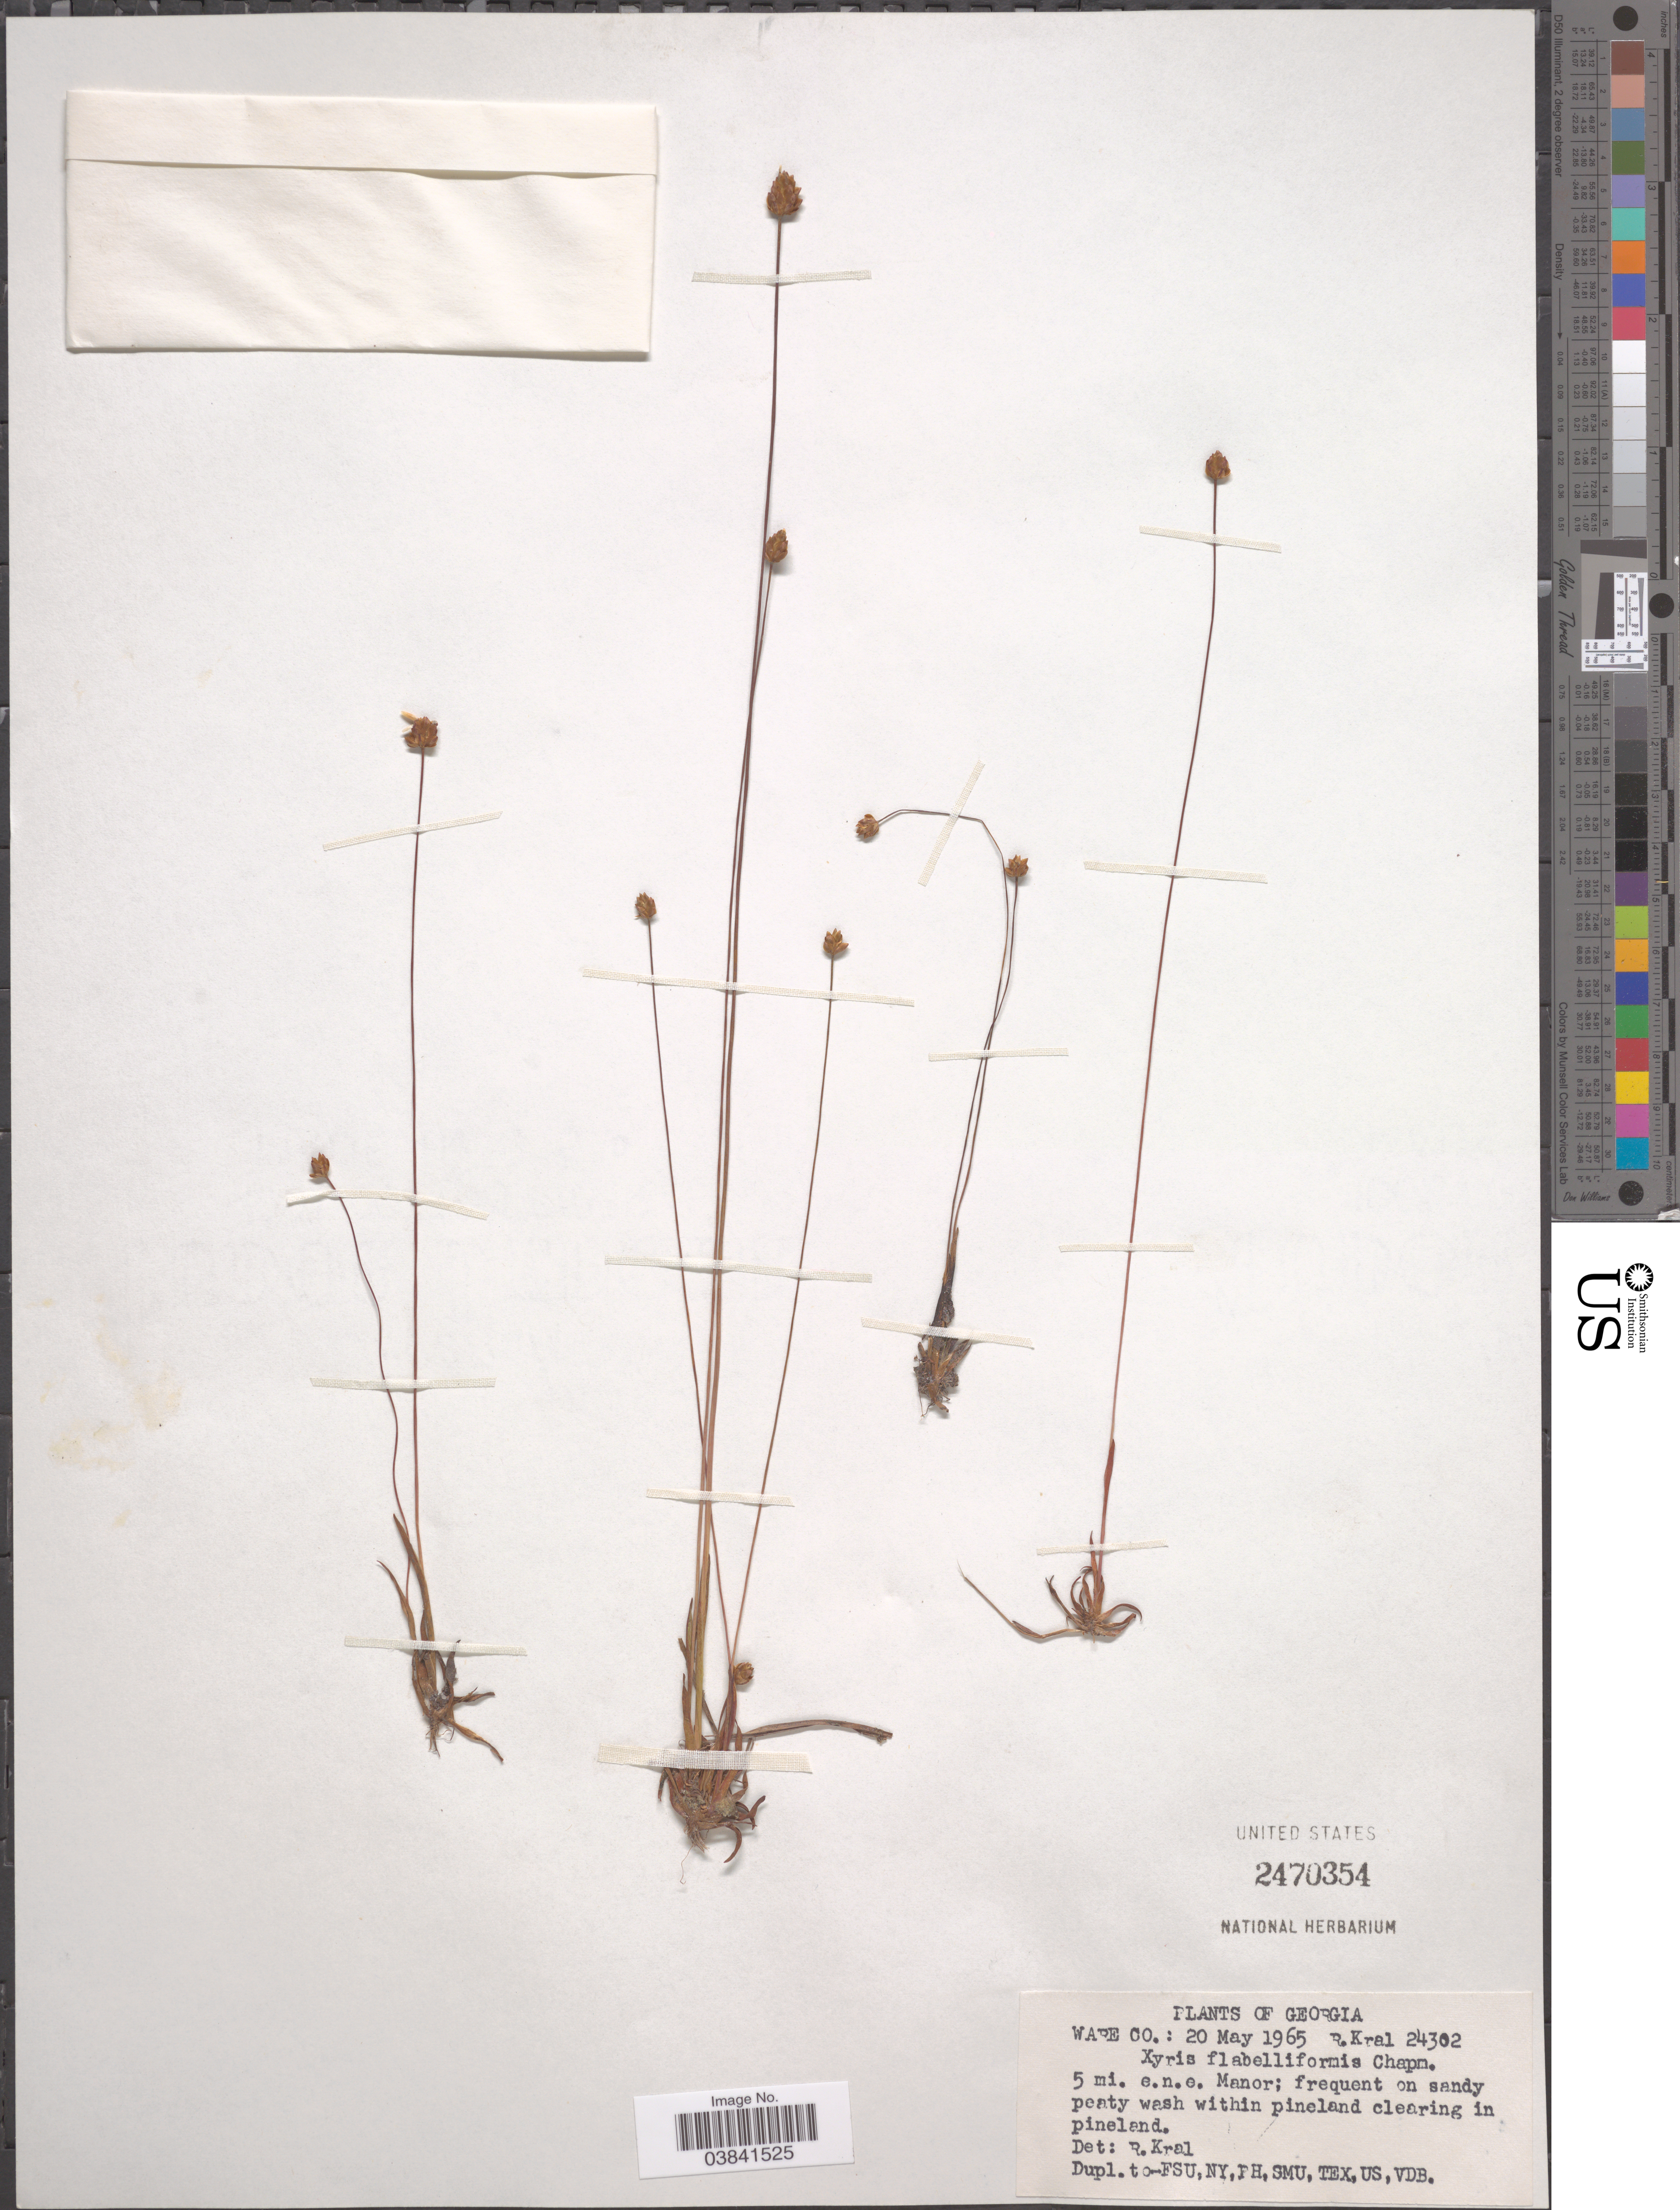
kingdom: Plantae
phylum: Tracheophyta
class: Liliopsida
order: Poales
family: Xyridaceae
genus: Xyris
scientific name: Xyris flabelliformis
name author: Chapm.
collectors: R. Kral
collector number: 24302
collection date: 1965-05-20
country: United States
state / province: Georgia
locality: Ware Co.: 5 mi. e.n.e. Manor.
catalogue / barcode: US 2470354